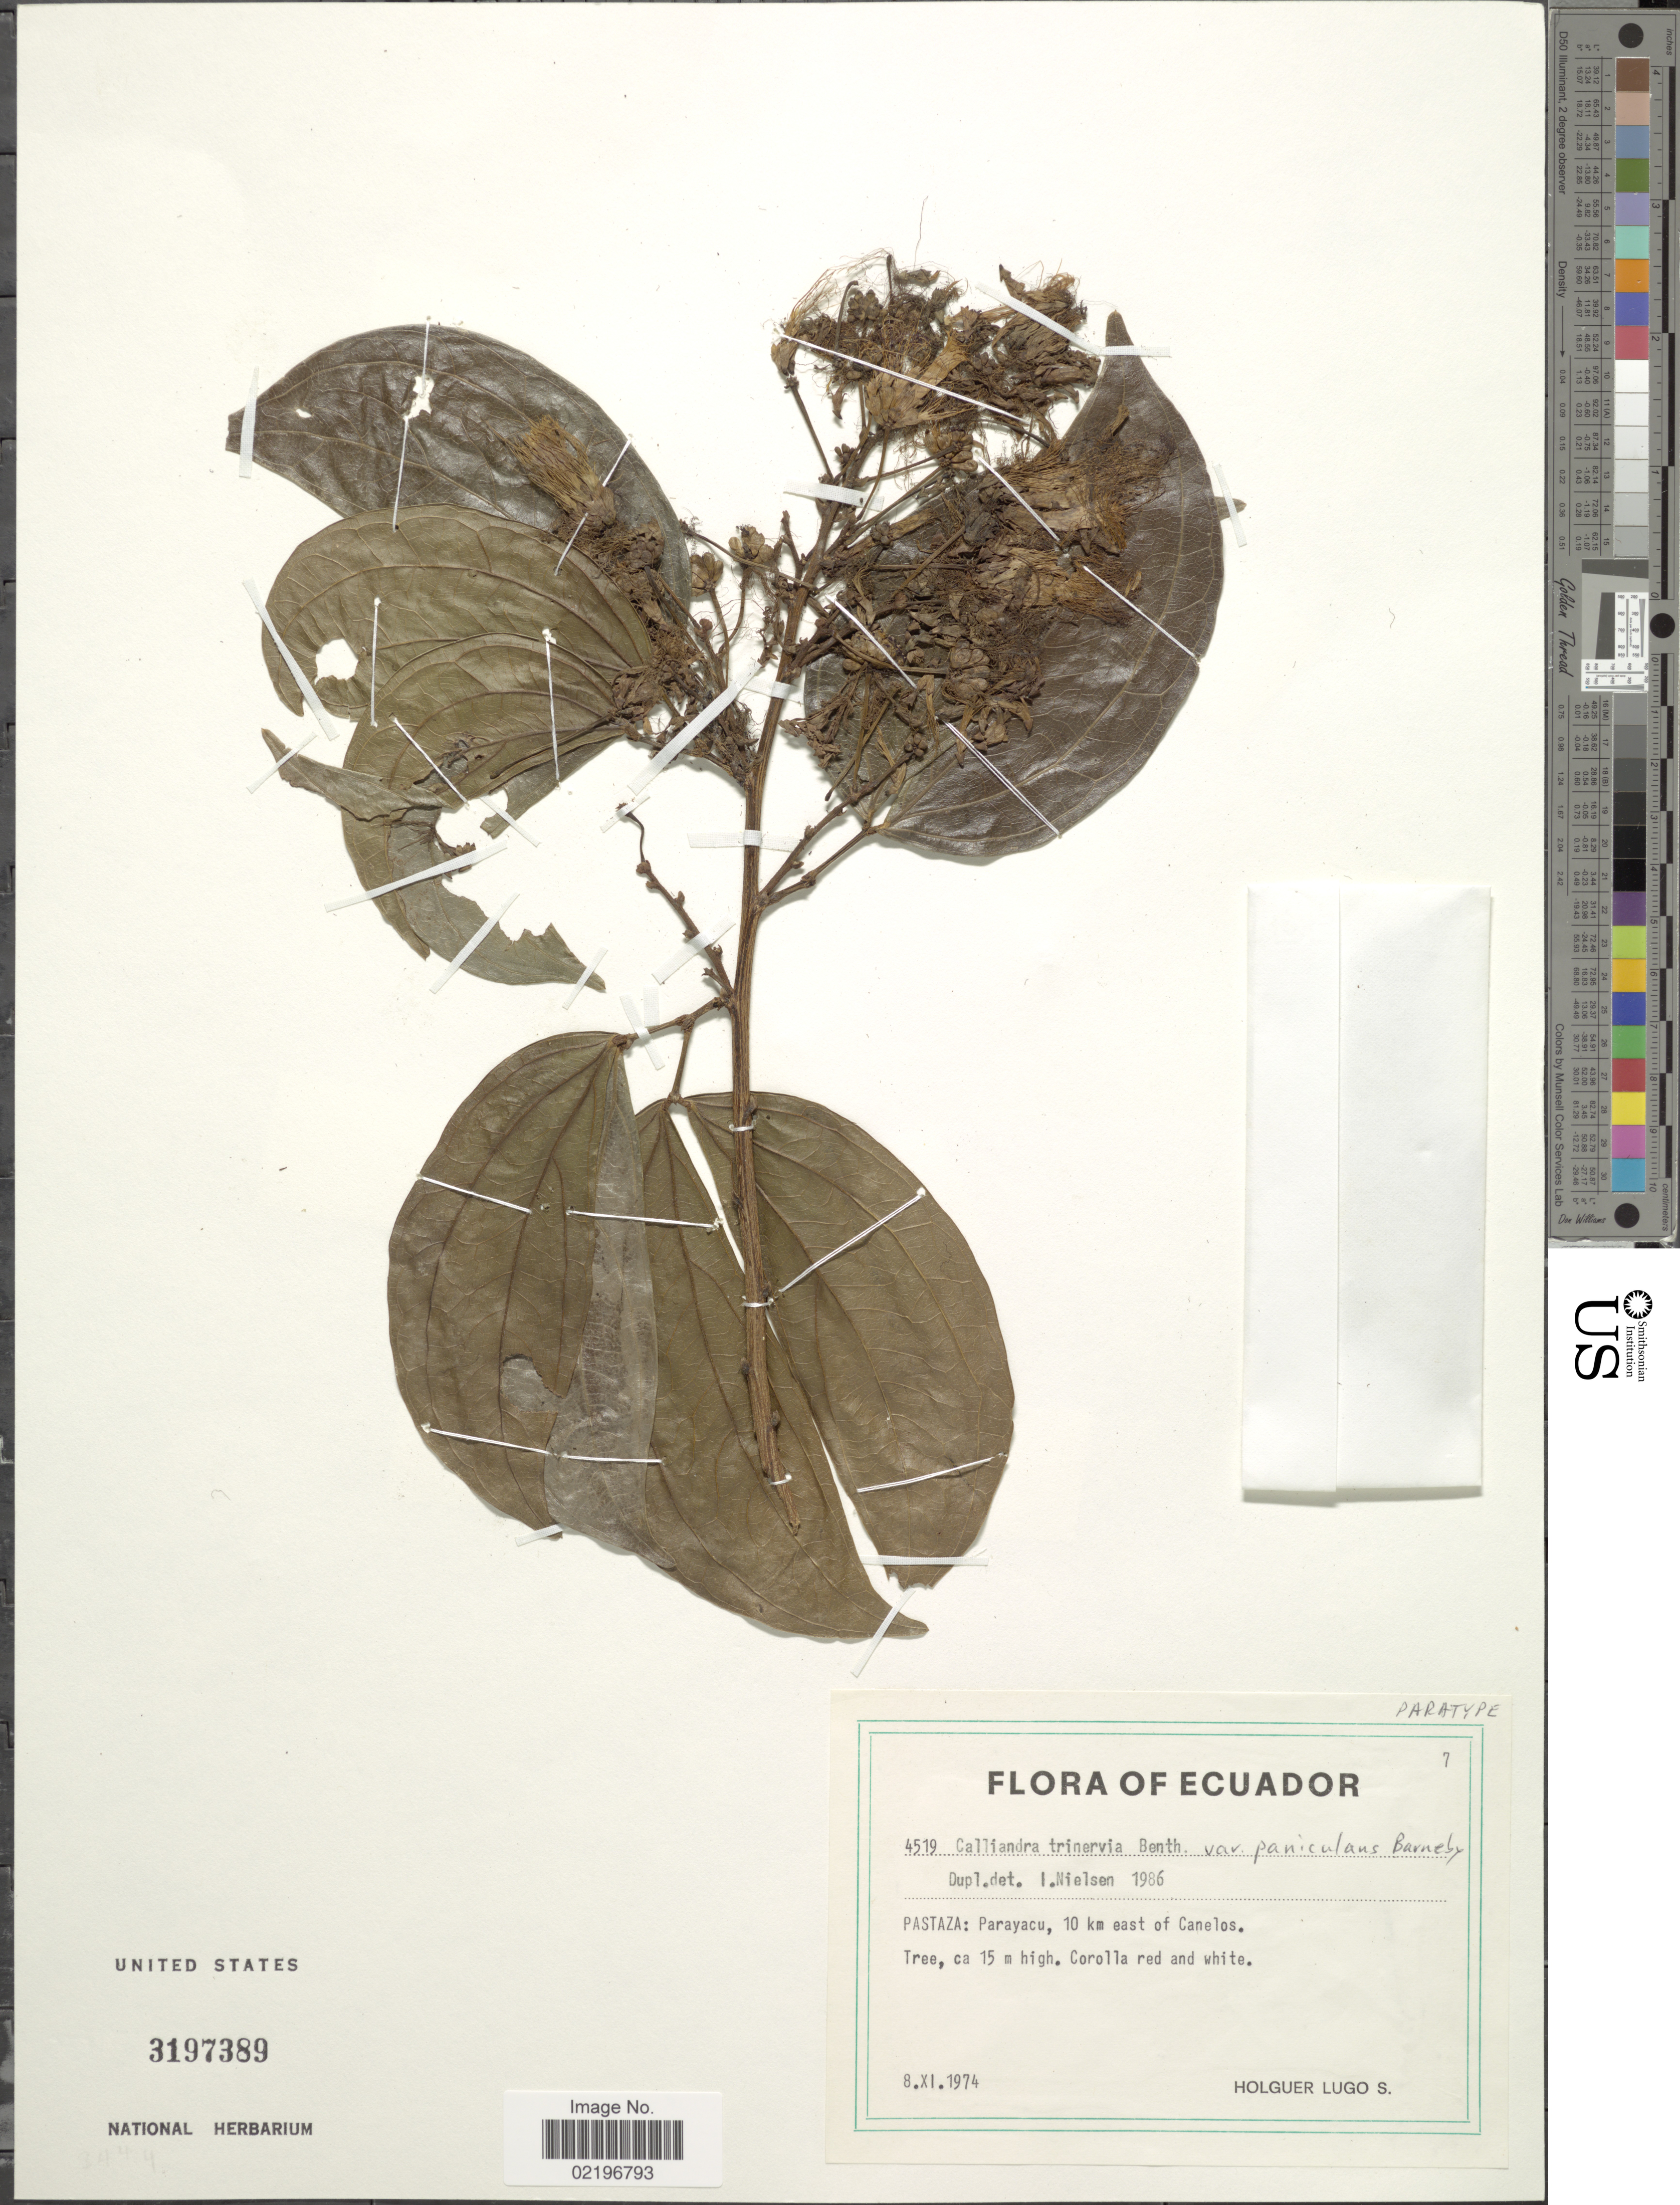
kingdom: Plantae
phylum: Tracheophyta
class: Magnoliopsida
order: Fabales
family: Fabaceae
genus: Calliandra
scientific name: Calliandra trinervia var. paniculans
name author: Barneby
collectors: H. Lugo S.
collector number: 4519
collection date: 1974-11-08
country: Ecuador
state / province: Pastaza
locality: Parayacu, 10 km east of Canelos.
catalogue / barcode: US 3197389